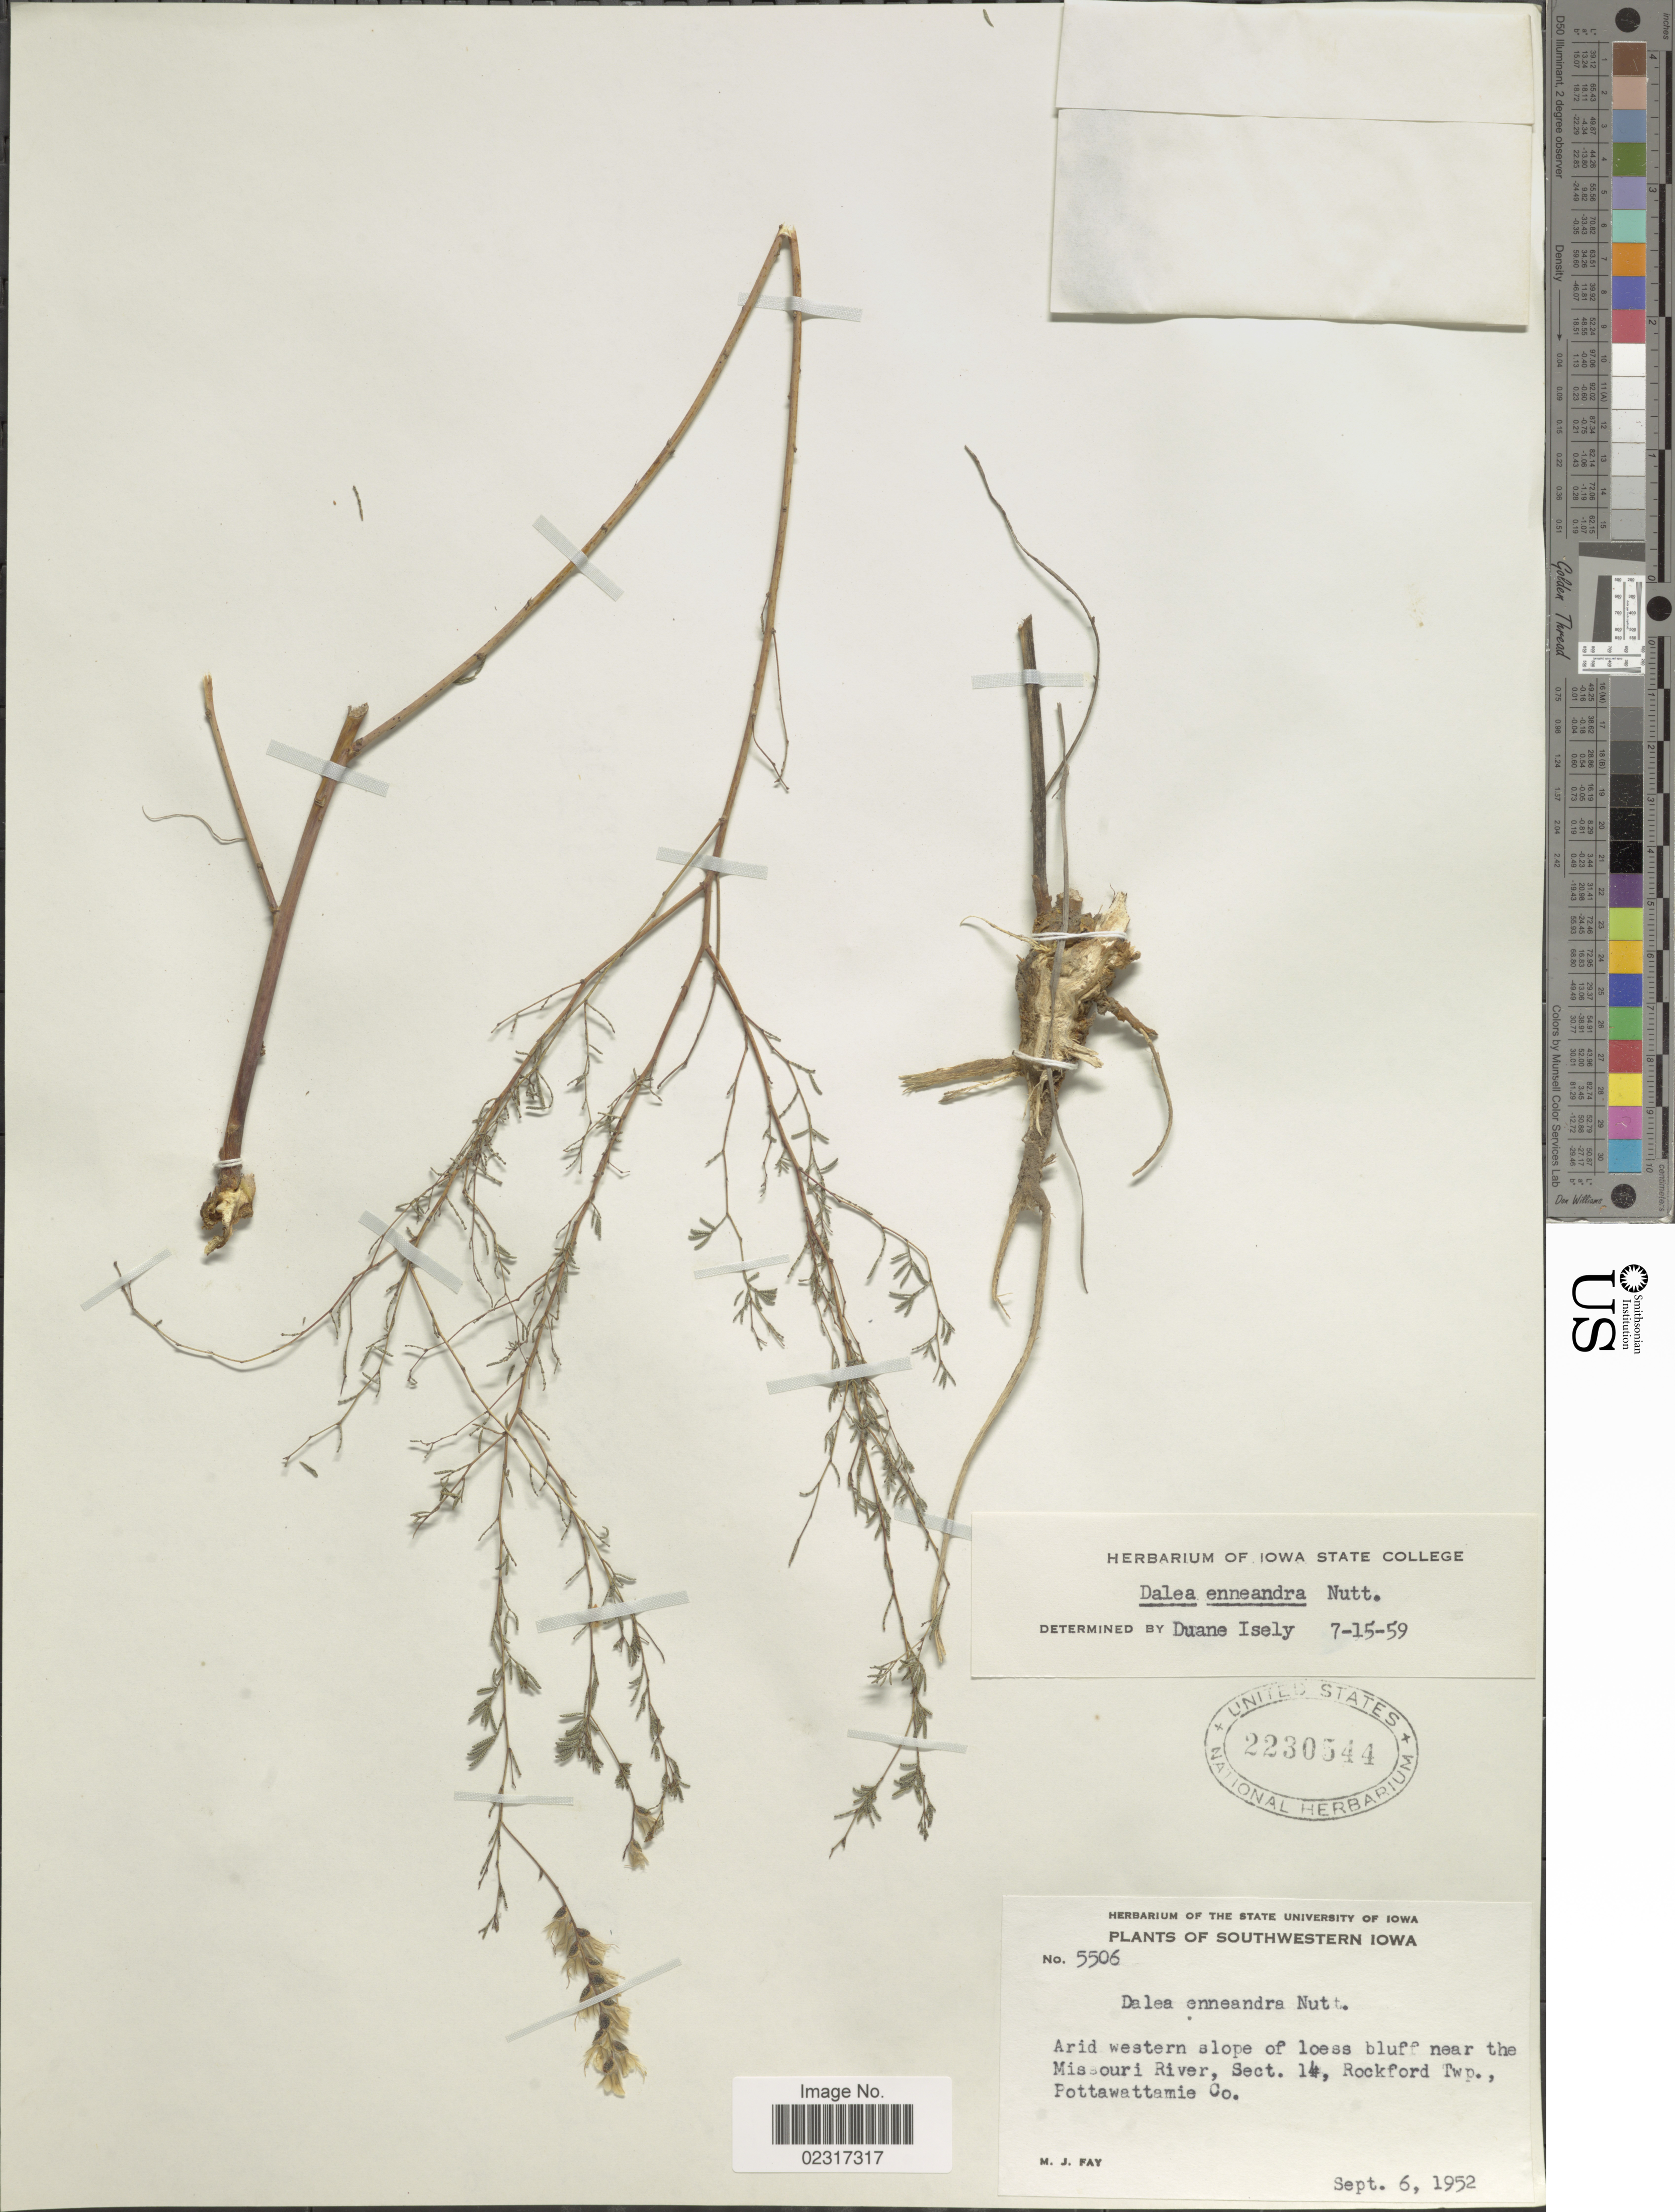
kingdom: Plantae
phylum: Tracheophyta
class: Magnoliopsida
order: Fabales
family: Fabaceae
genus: Dalea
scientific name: Dalea enneandra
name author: Nutt.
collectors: M. Fay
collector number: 5506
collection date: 1952-09-06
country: United States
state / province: Iowa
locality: Southwestern Iowa. Near Missouri River, Sect. 14, Rockford Twp., Pottawattamie Co.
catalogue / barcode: US 2230544